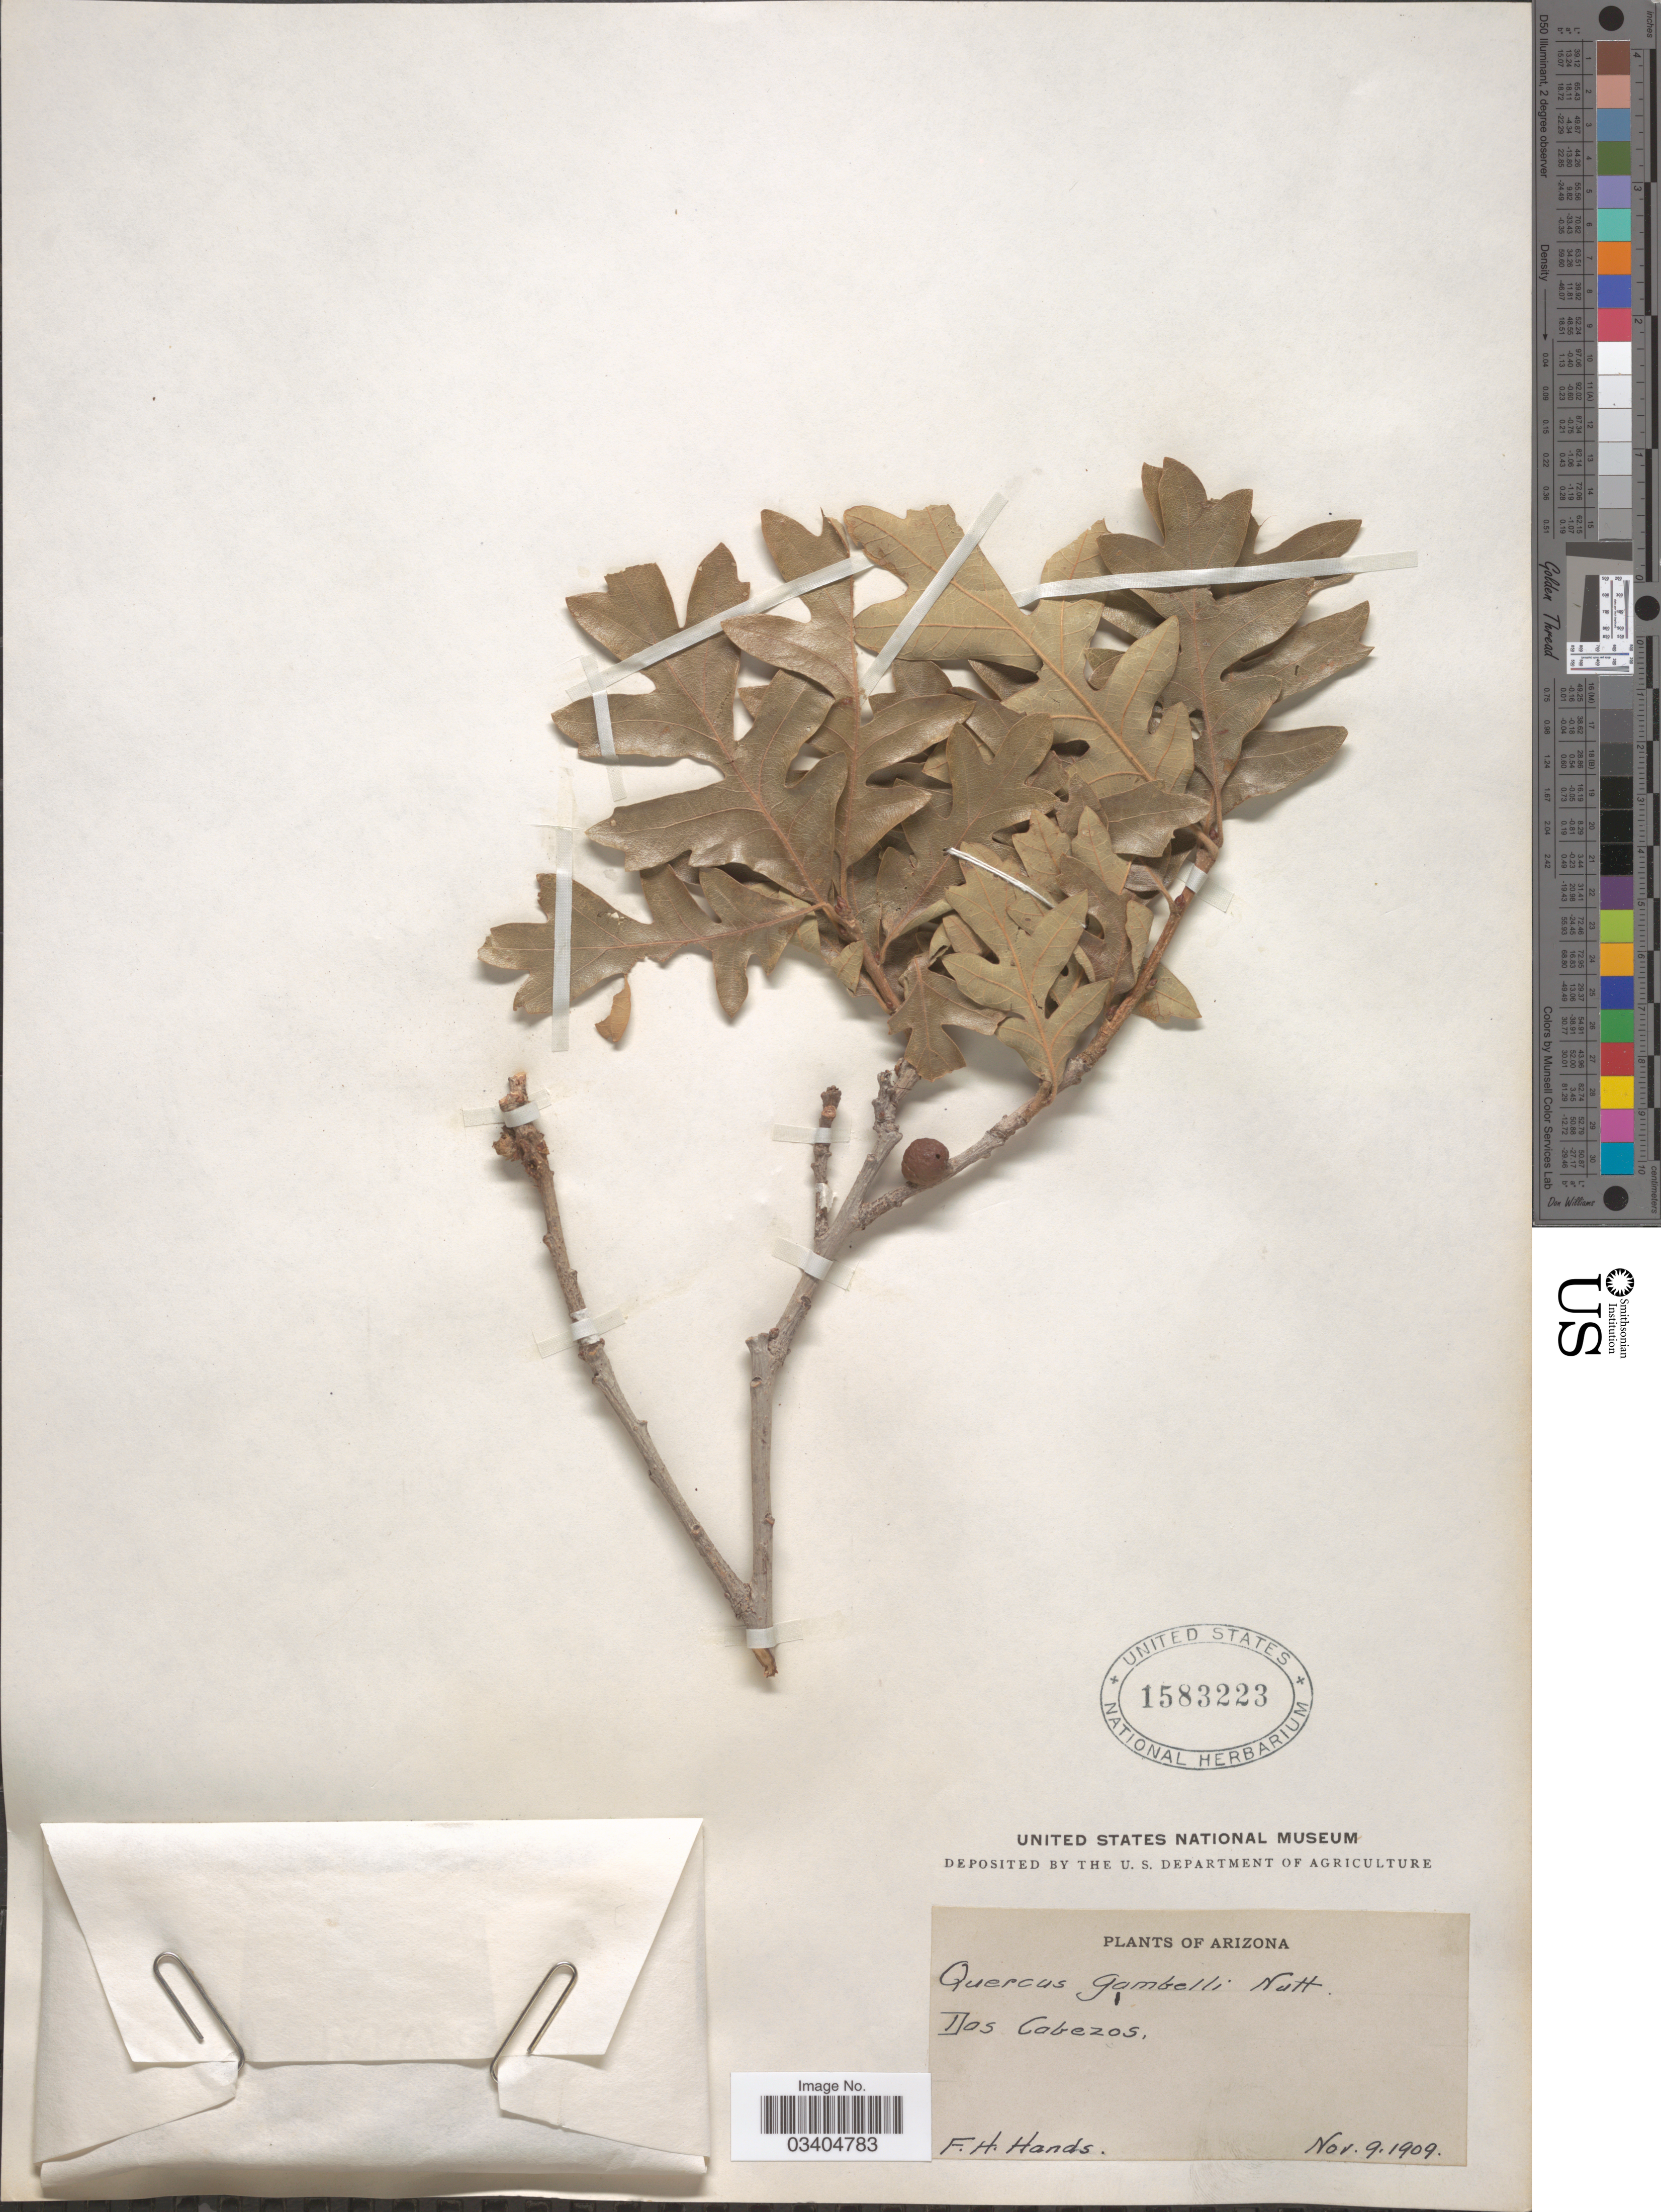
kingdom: Plantae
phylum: Tracheophyta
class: Magnoliopsida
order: Fagales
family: Fagaceae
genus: Quercus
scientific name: Quercus gambelii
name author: Nutt.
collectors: F. Hands.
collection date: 1909-11-09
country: United States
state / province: Arizona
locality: Dos Cabezos.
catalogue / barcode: US 1583223